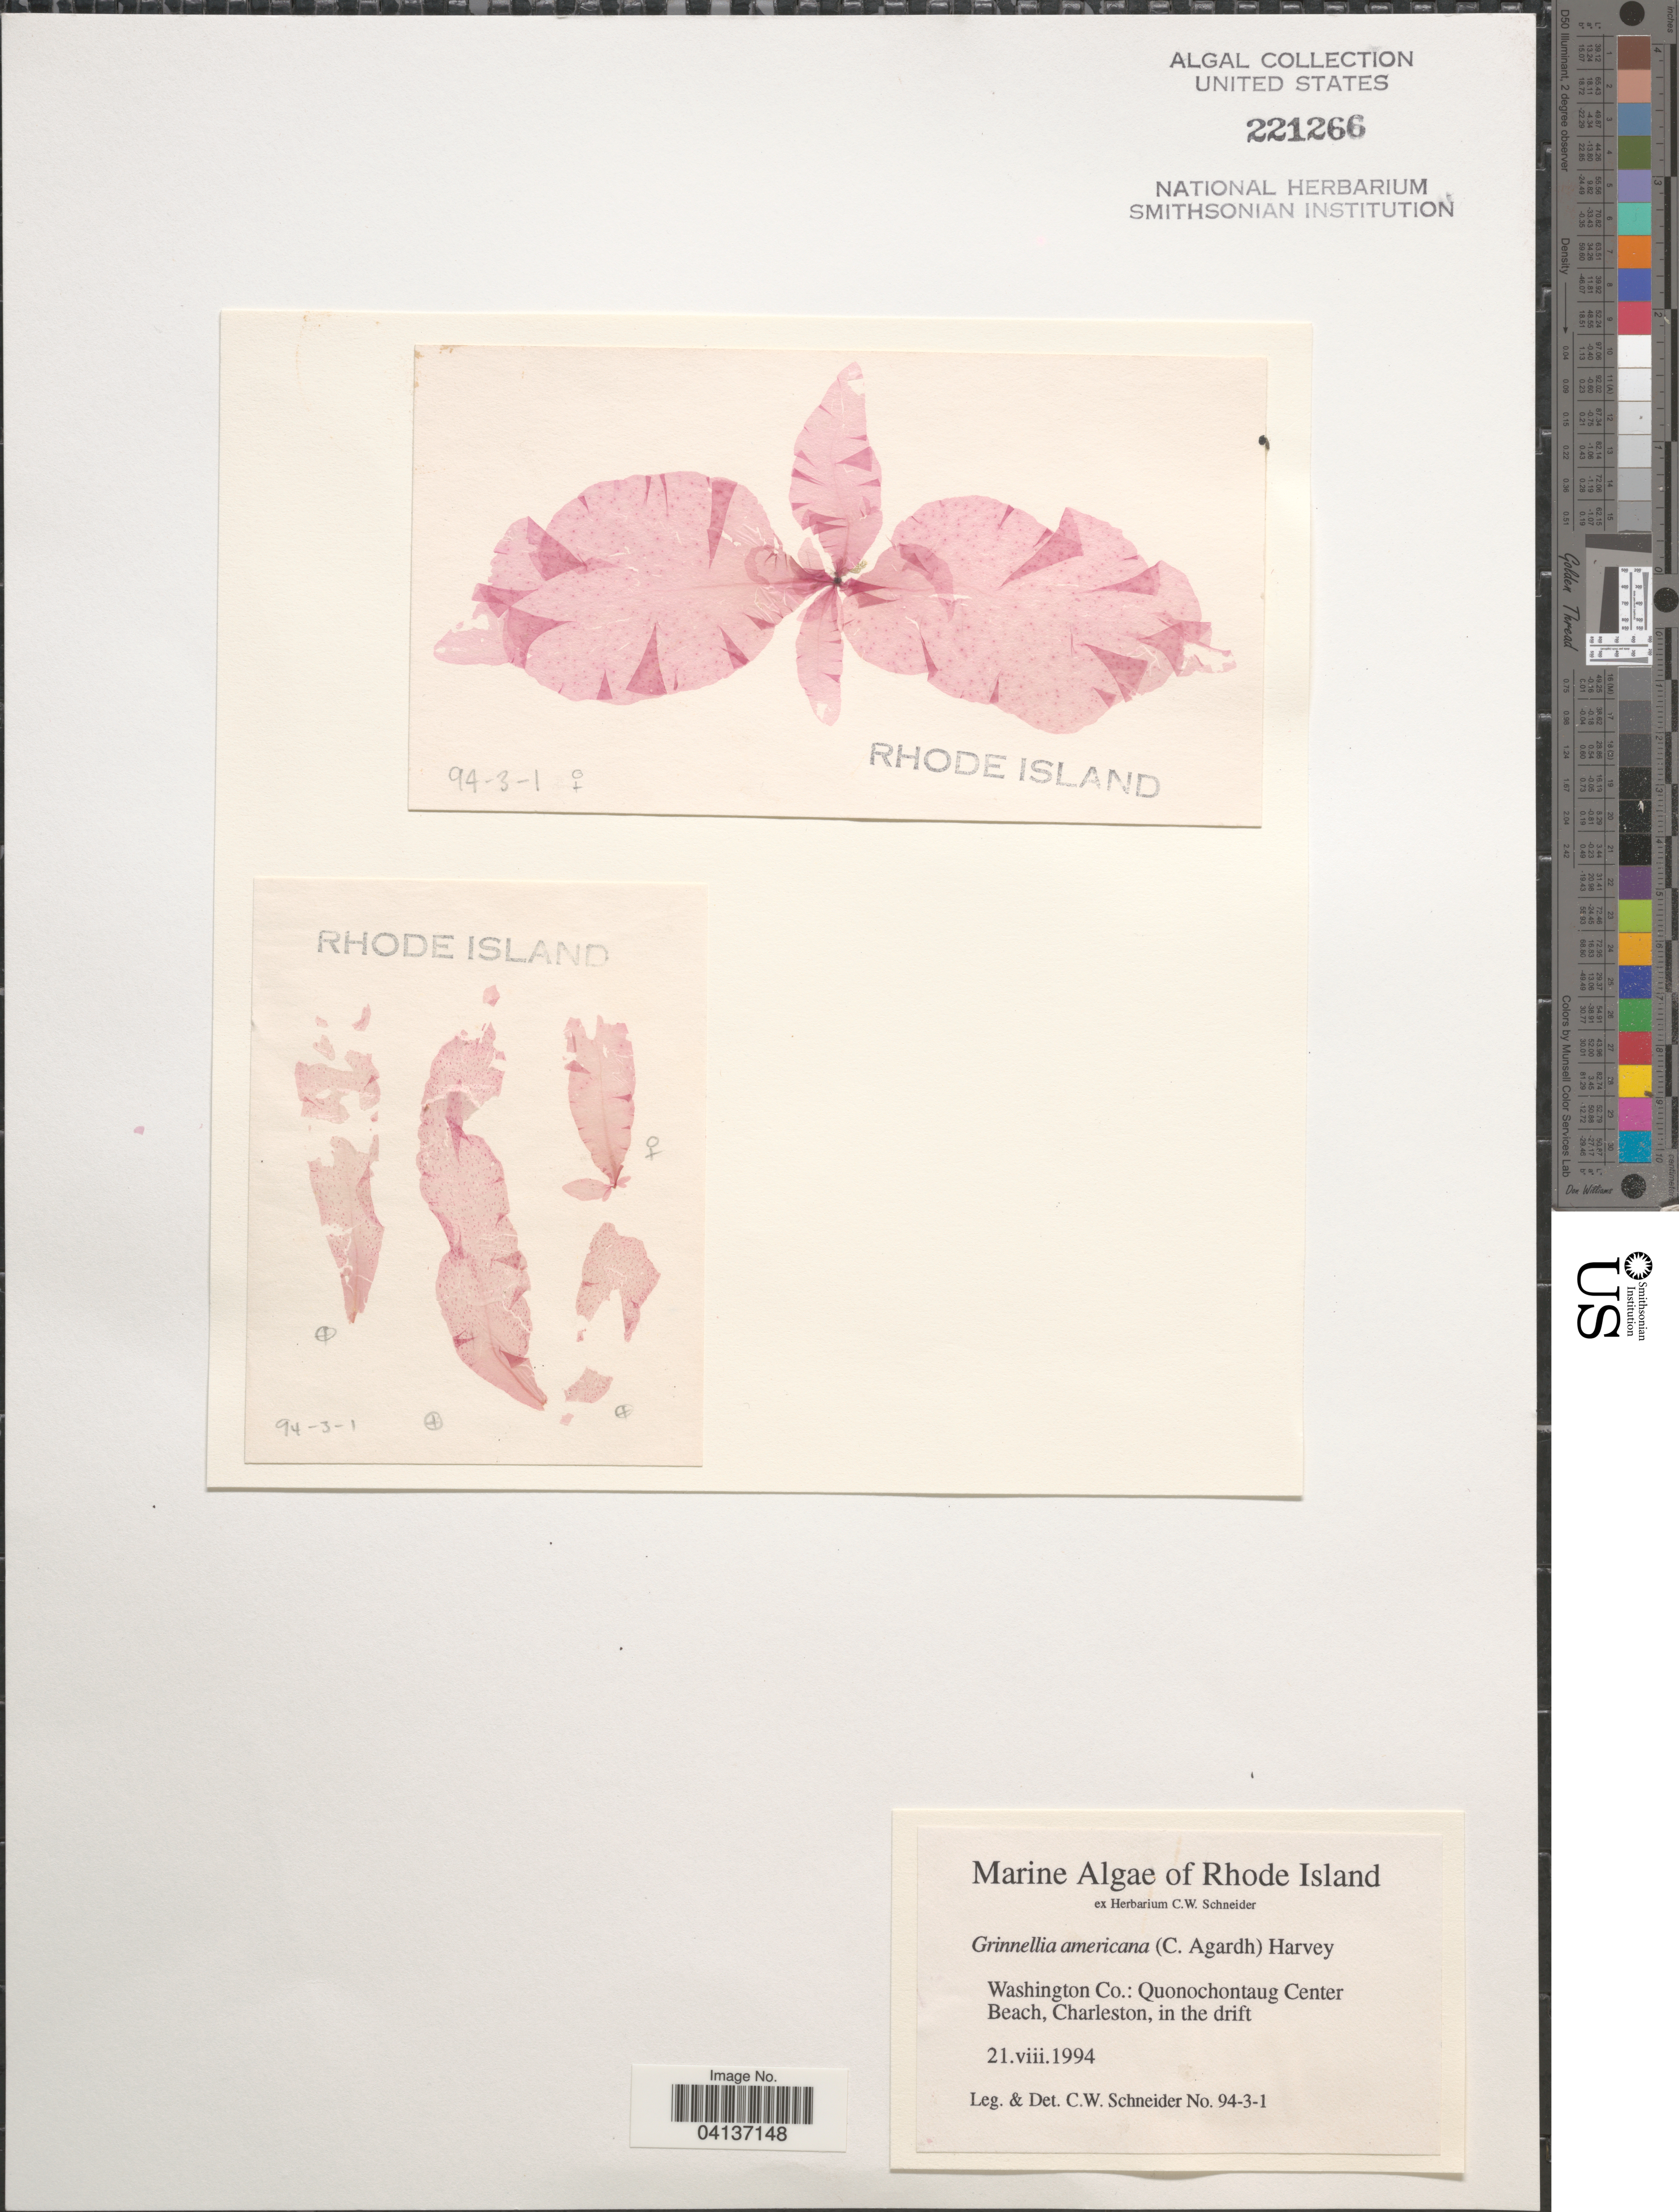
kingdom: Plantae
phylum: Rhodophyta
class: Florideophyceae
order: Ceramiales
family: Delesseriaceae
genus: Grinnellia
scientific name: Grinnellia americana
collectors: C. W.Schneider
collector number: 94-3-1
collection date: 1994-08-21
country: United States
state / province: Rhode Island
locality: Washington Co.: Quonochontaug Center Beach, Charleston.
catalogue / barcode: US 221266